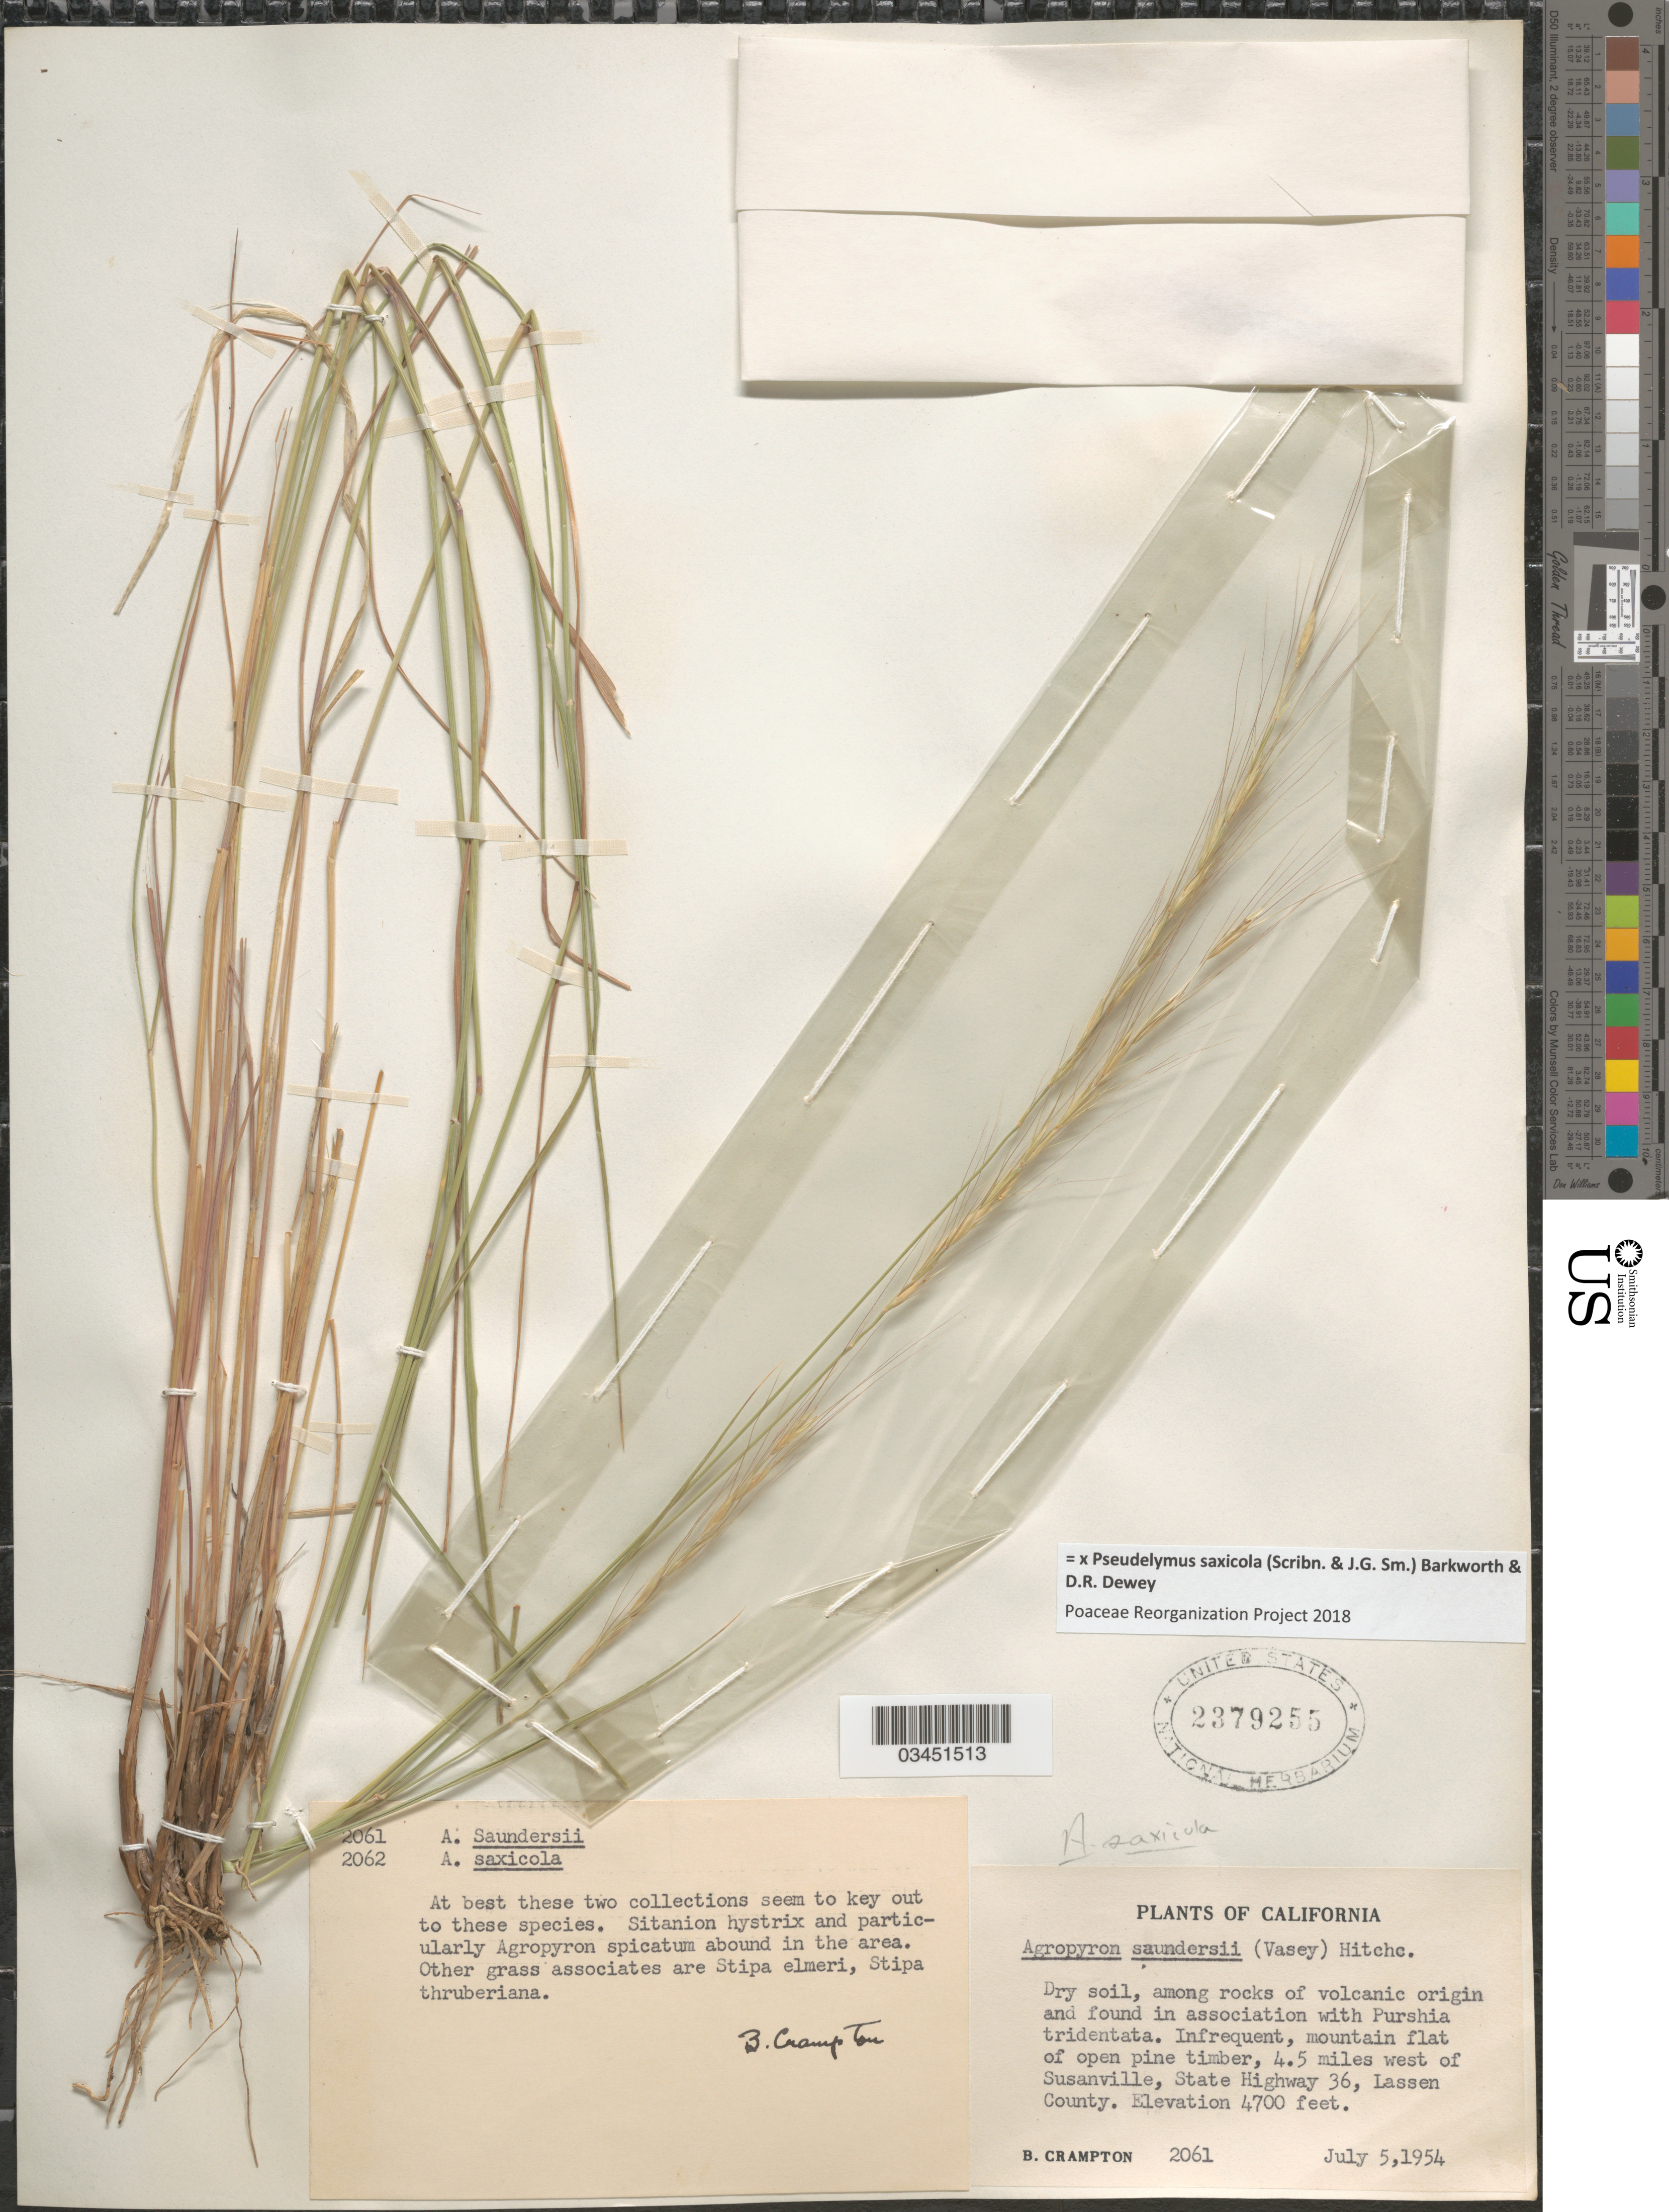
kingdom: Plantae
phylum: Tracheophyta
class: Liliopsida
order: Poales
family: Poaceae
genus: Pseudelymus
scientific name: x Pseudelymus saxicola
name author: (Scribn. & J.G. Sm.) Barkworth & Dewey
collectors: B. Crampton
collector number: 2061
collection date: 1954-07-05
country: United States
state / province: California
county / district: Lassen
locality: Infrequent, mountain flat of open pine timber, 4.5 miles west of Susanville, State Highway 36, Lassen County.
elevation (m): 1433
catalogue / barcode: US 2379255